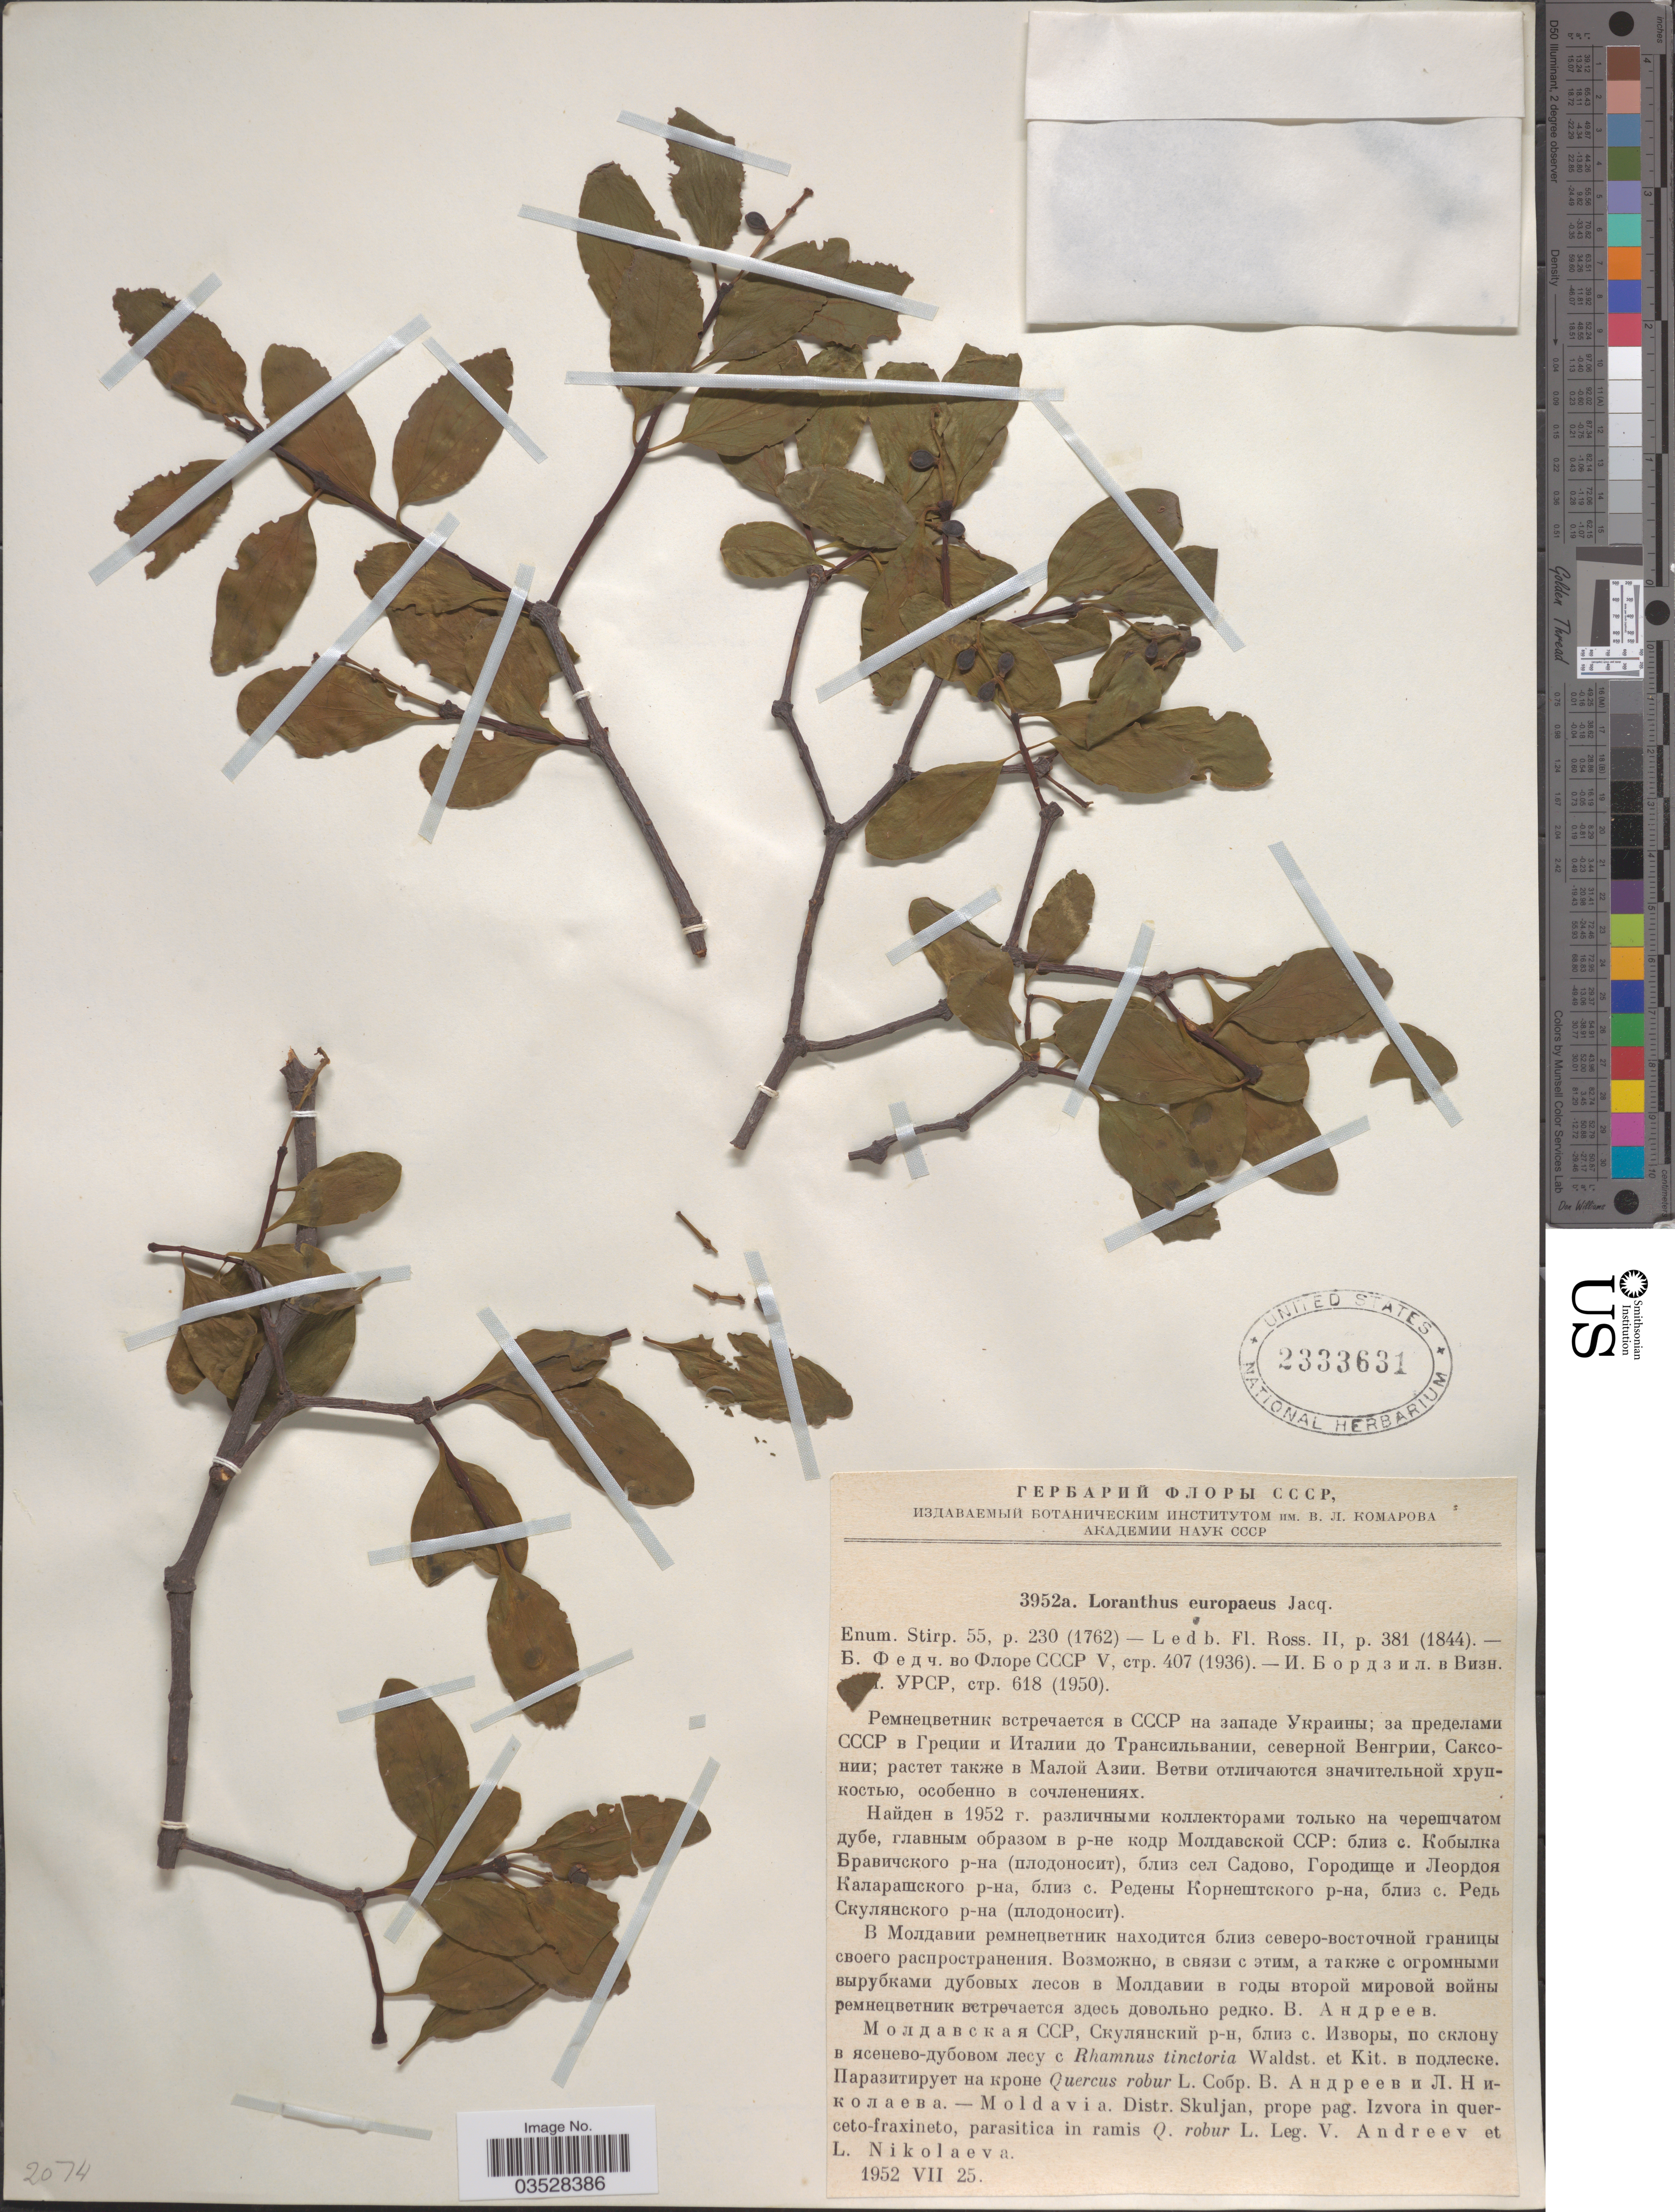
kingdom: Plantae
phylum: Tracheophyta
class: Magnoliopsida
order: Santalales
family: Loranthaceae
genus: Loranthus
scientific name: Loranthus europaeus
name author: Jacq.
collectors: V. Andreev & L. Nikolaeva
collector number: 3952a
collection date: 1952-07-25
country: Moldova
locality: Moldavia. Distr. Skuljan, prope pag. Izvora.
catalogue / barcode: US 2333631